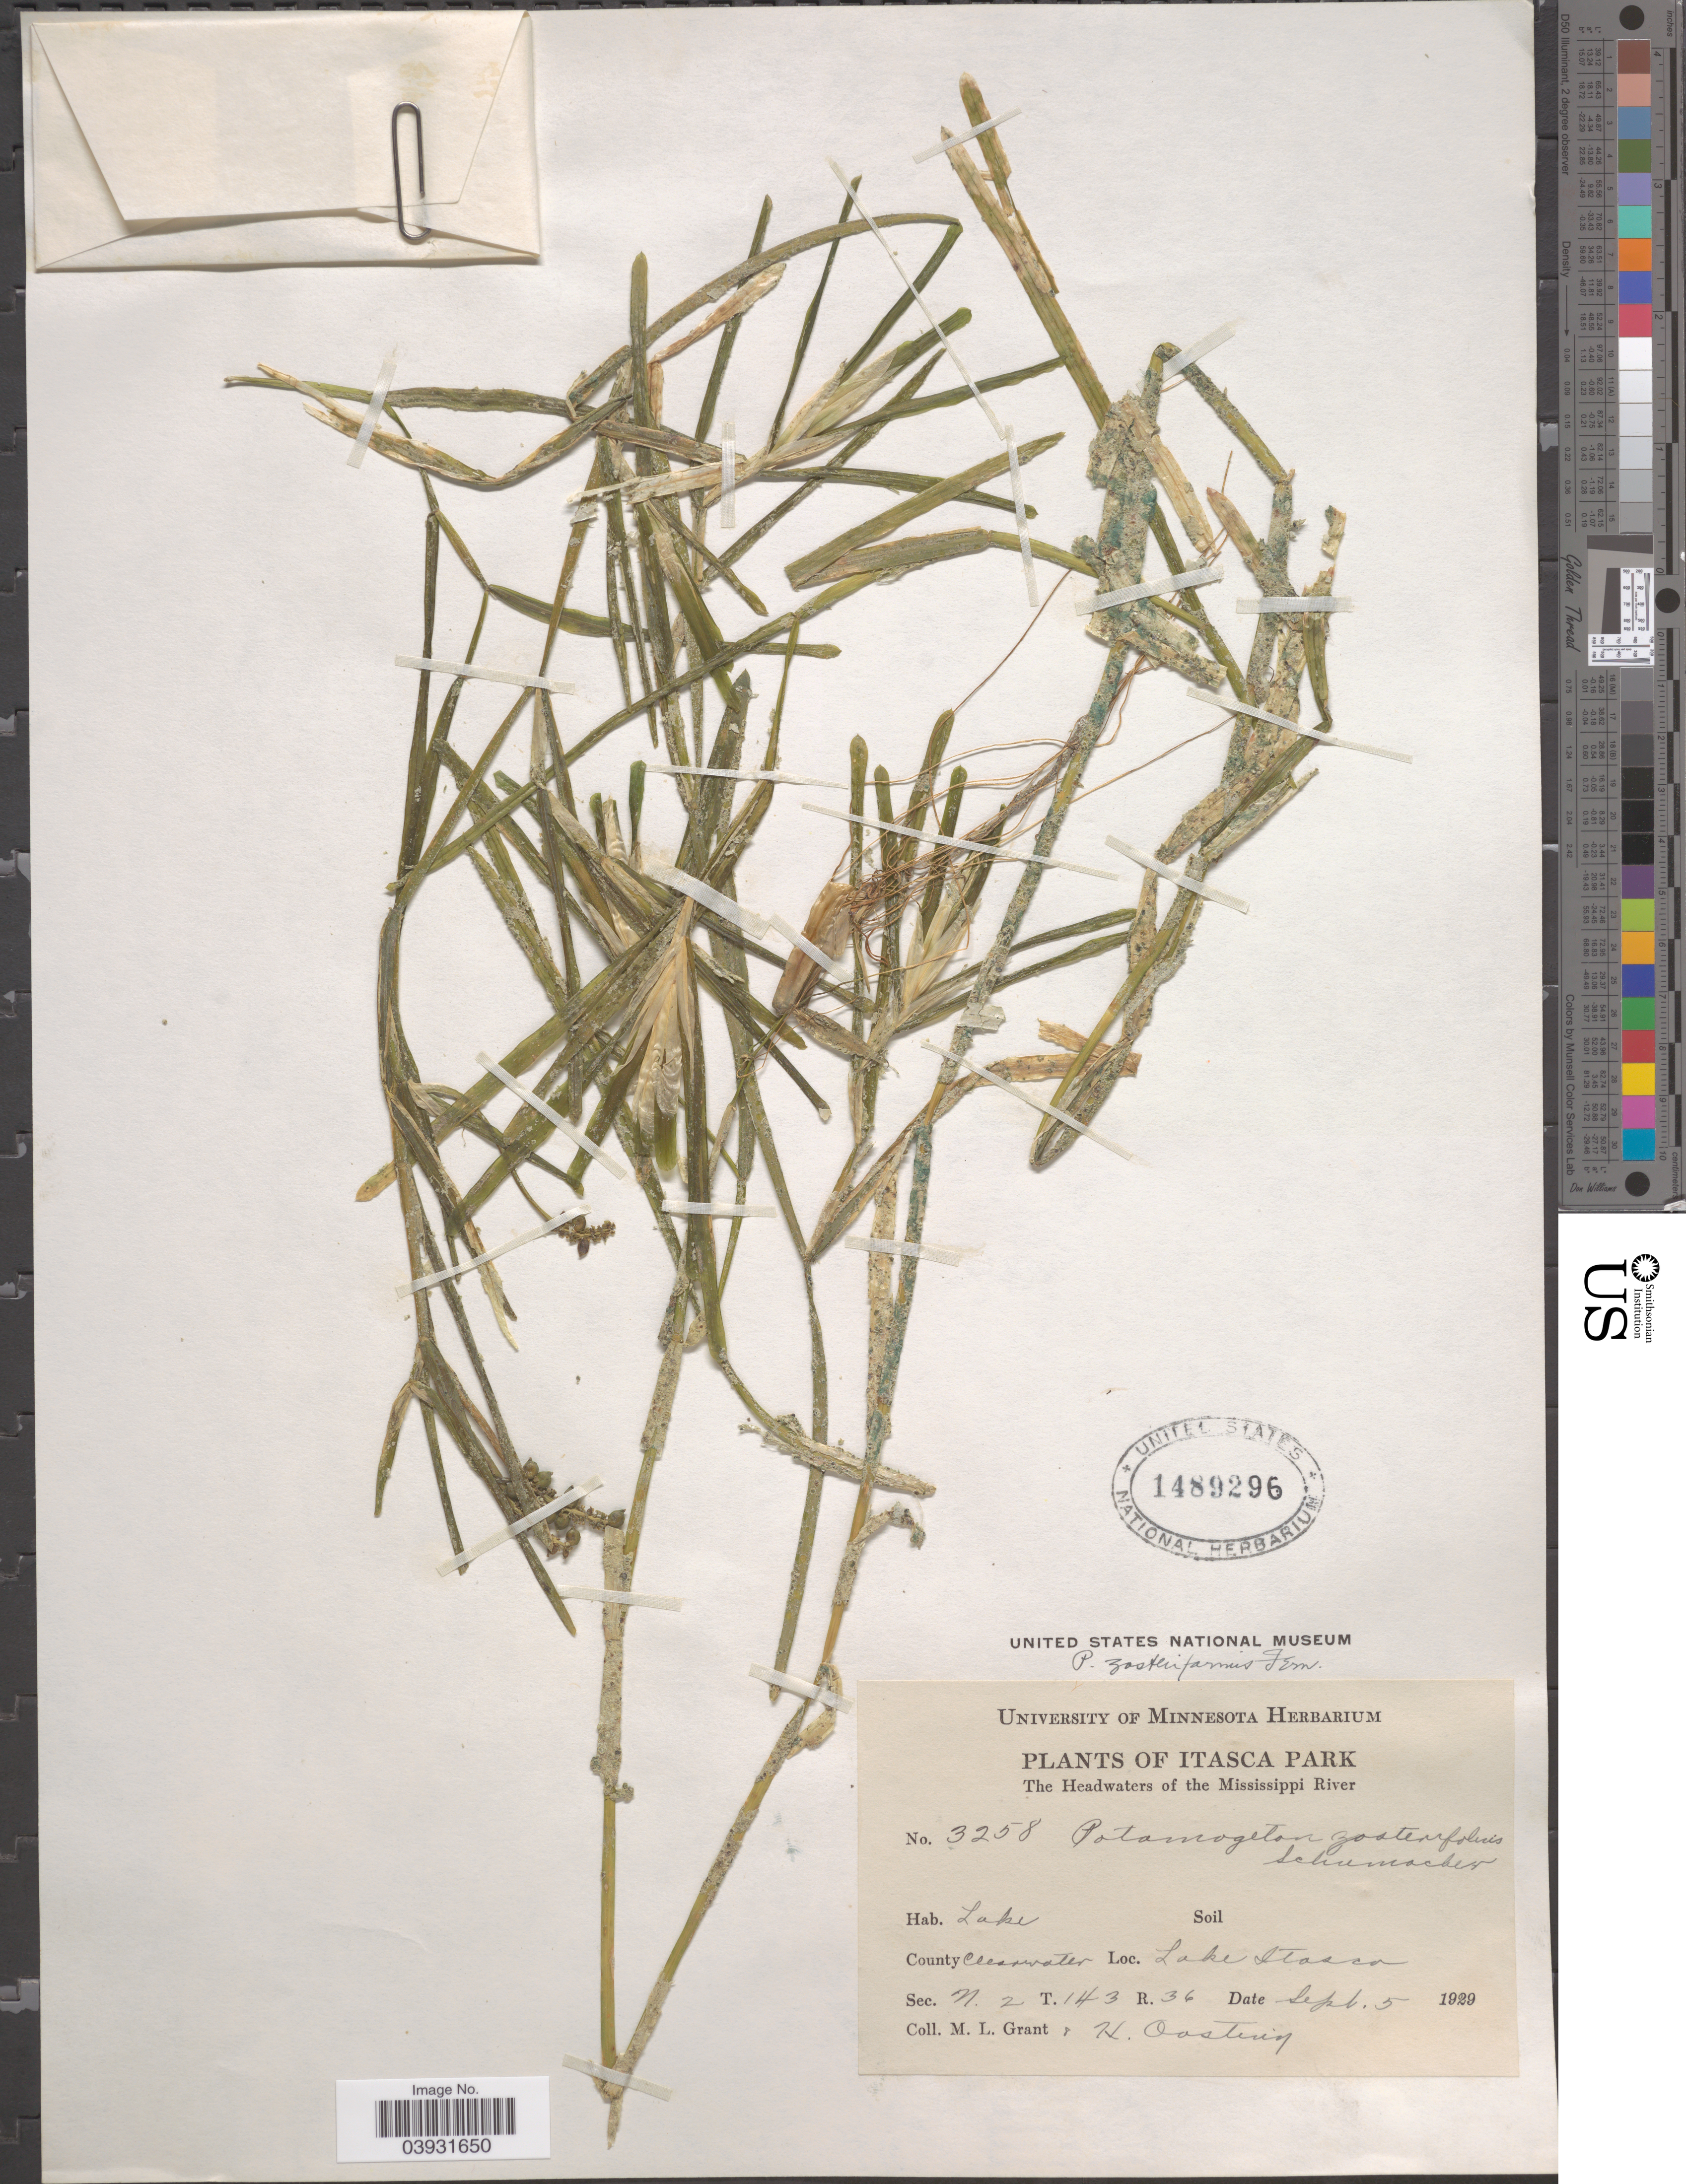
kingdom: Plantae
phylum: Tracheophyta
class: Liliopsida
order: Alismatales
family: Potamogetonaceae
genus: Potamogeton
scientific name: Potamogeton zosterifolius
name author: Schumach.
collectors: M. L. Grant & H. Oosting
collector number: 3258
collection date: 1929-09-05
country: United States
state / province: Minnesota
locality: Itasca Park. The Headwaters of the Mississippi River. County Clearwater. Lake Itasca. Sec. N. 2 T. 143 R. 36.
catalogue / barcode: US 1489296